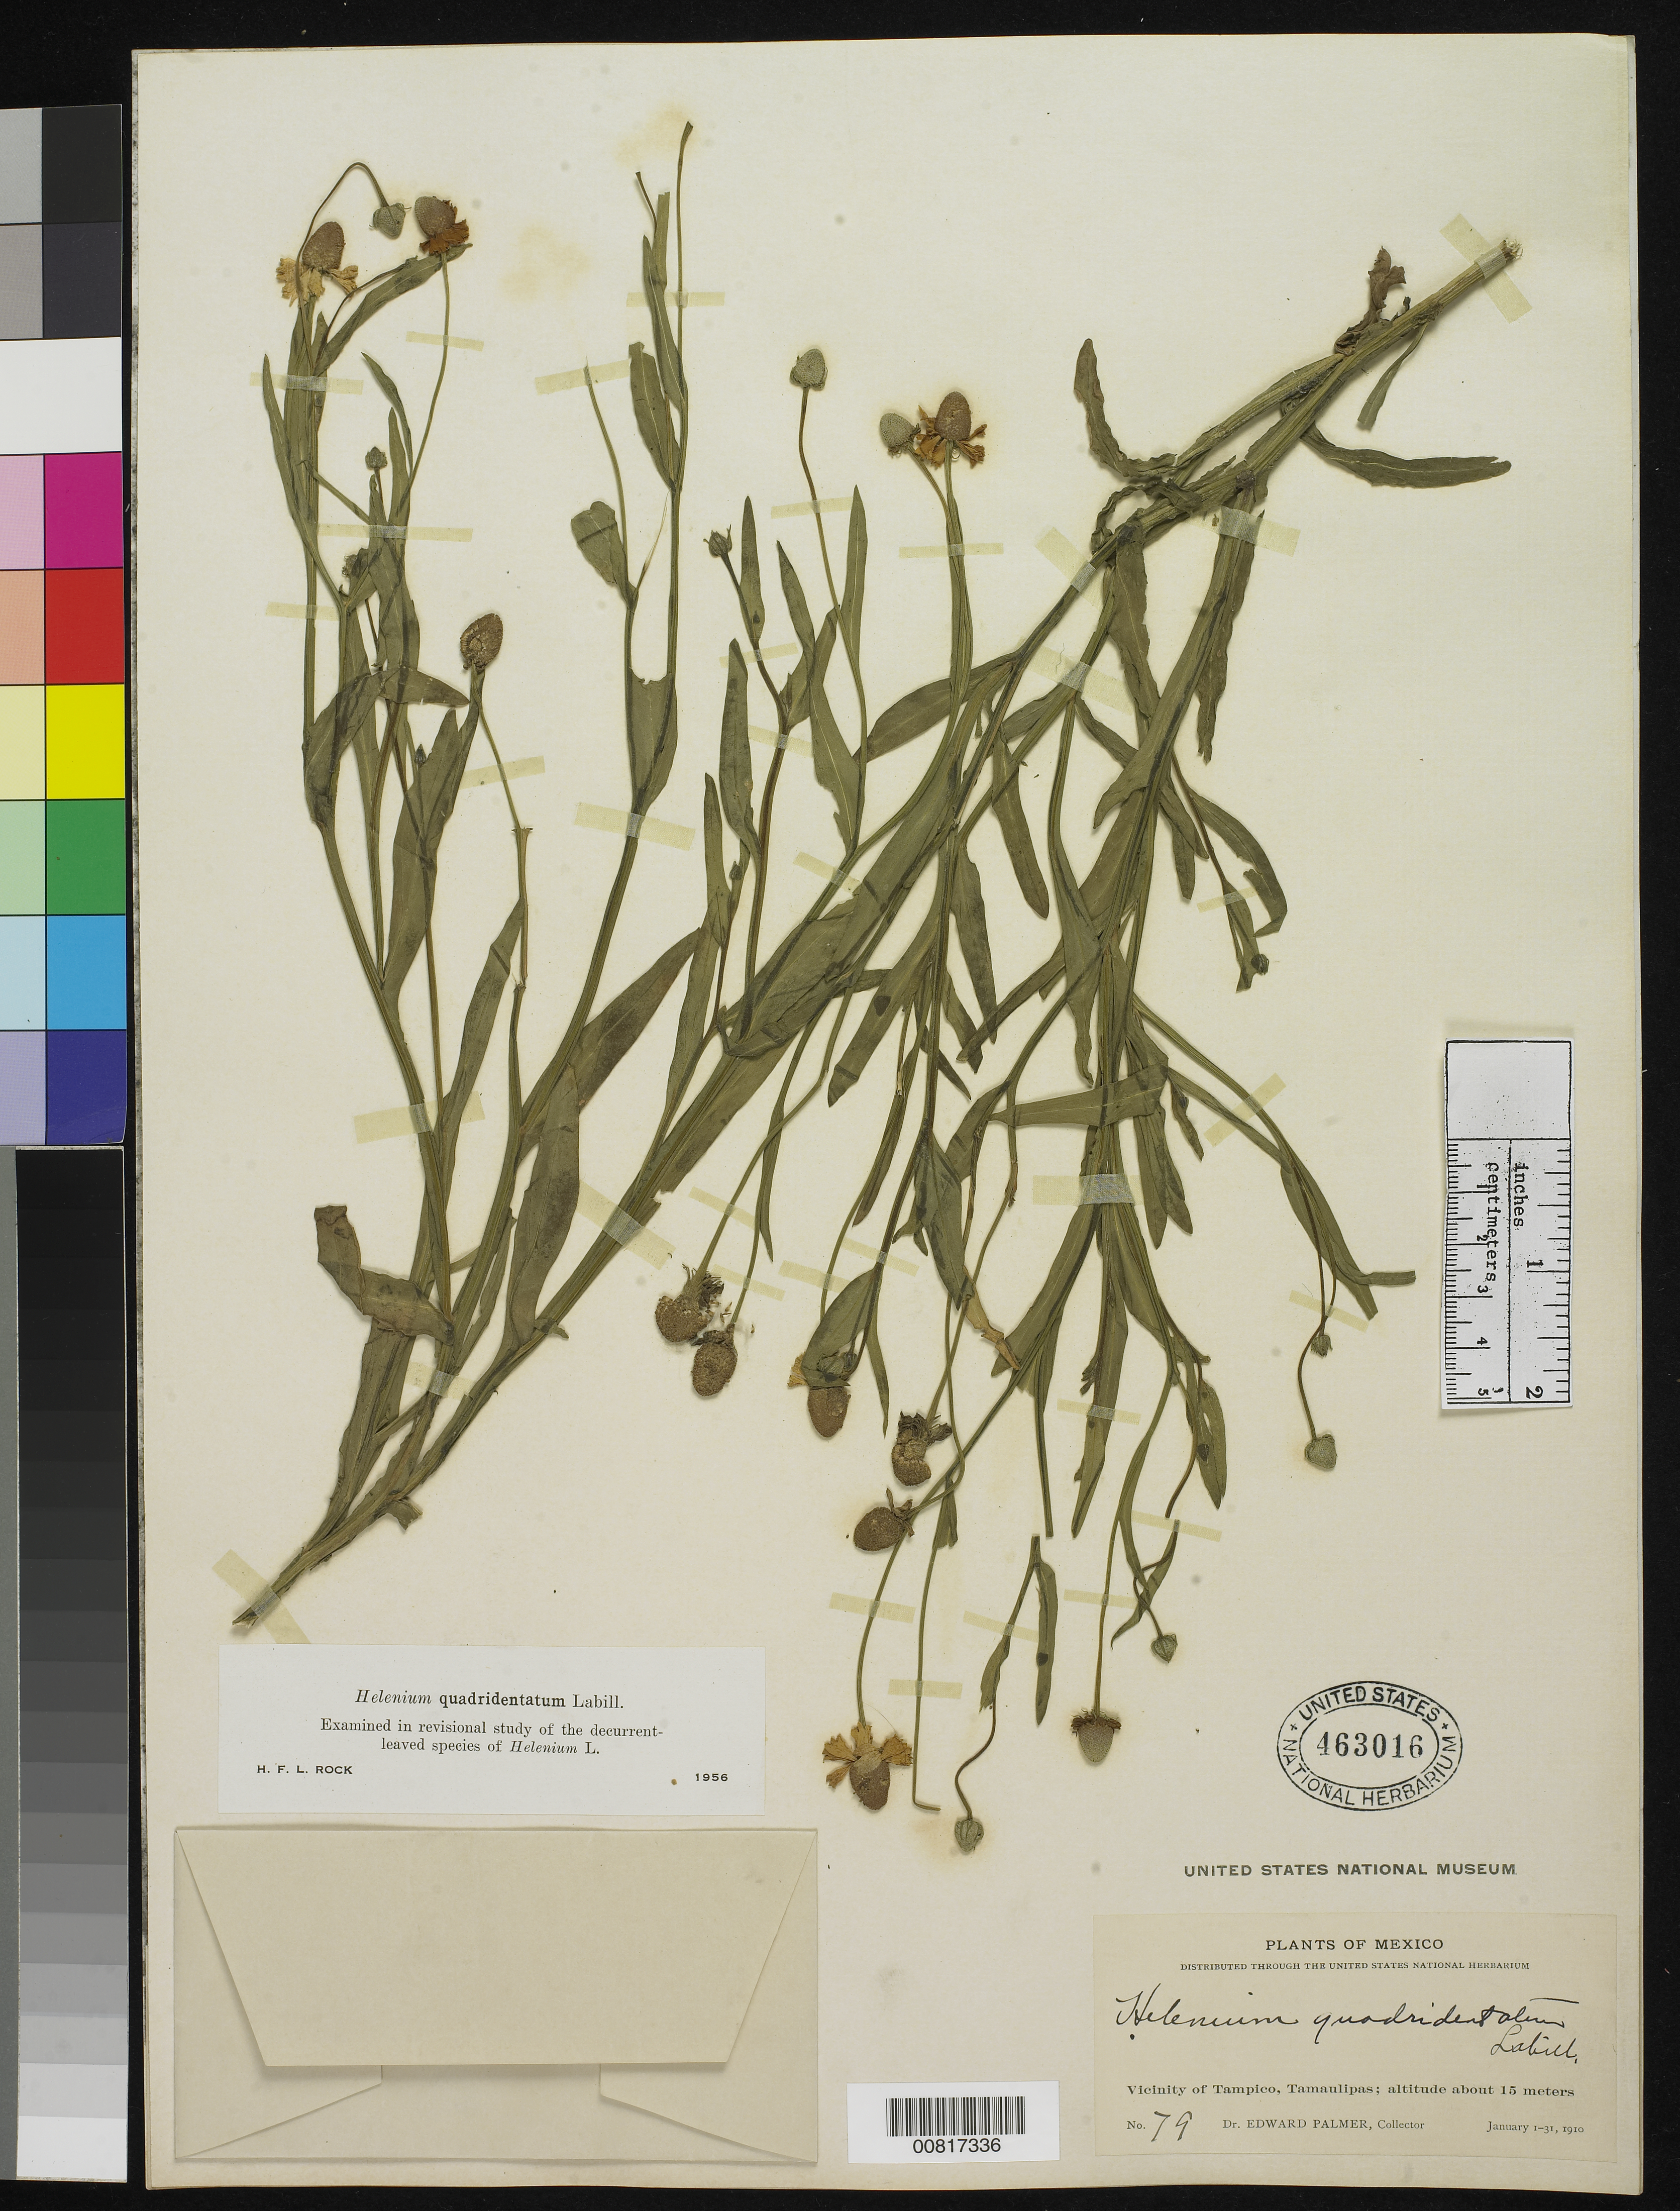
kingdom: Plantae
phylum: Tracheophyta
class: Magnoliopsida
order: Asterales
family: Asteraceae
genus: Helenium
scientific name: Helenium quadridentatum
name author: Labill.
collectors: E. Palmer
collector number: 79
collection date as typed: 01 Jan 1910 to 31 Jan 1910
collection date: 1910-01-01/1910-01-31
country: Mexico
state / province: Tamaulipas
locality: Vicinity of Tampico, Tamaulipas.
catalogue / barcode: US 463016